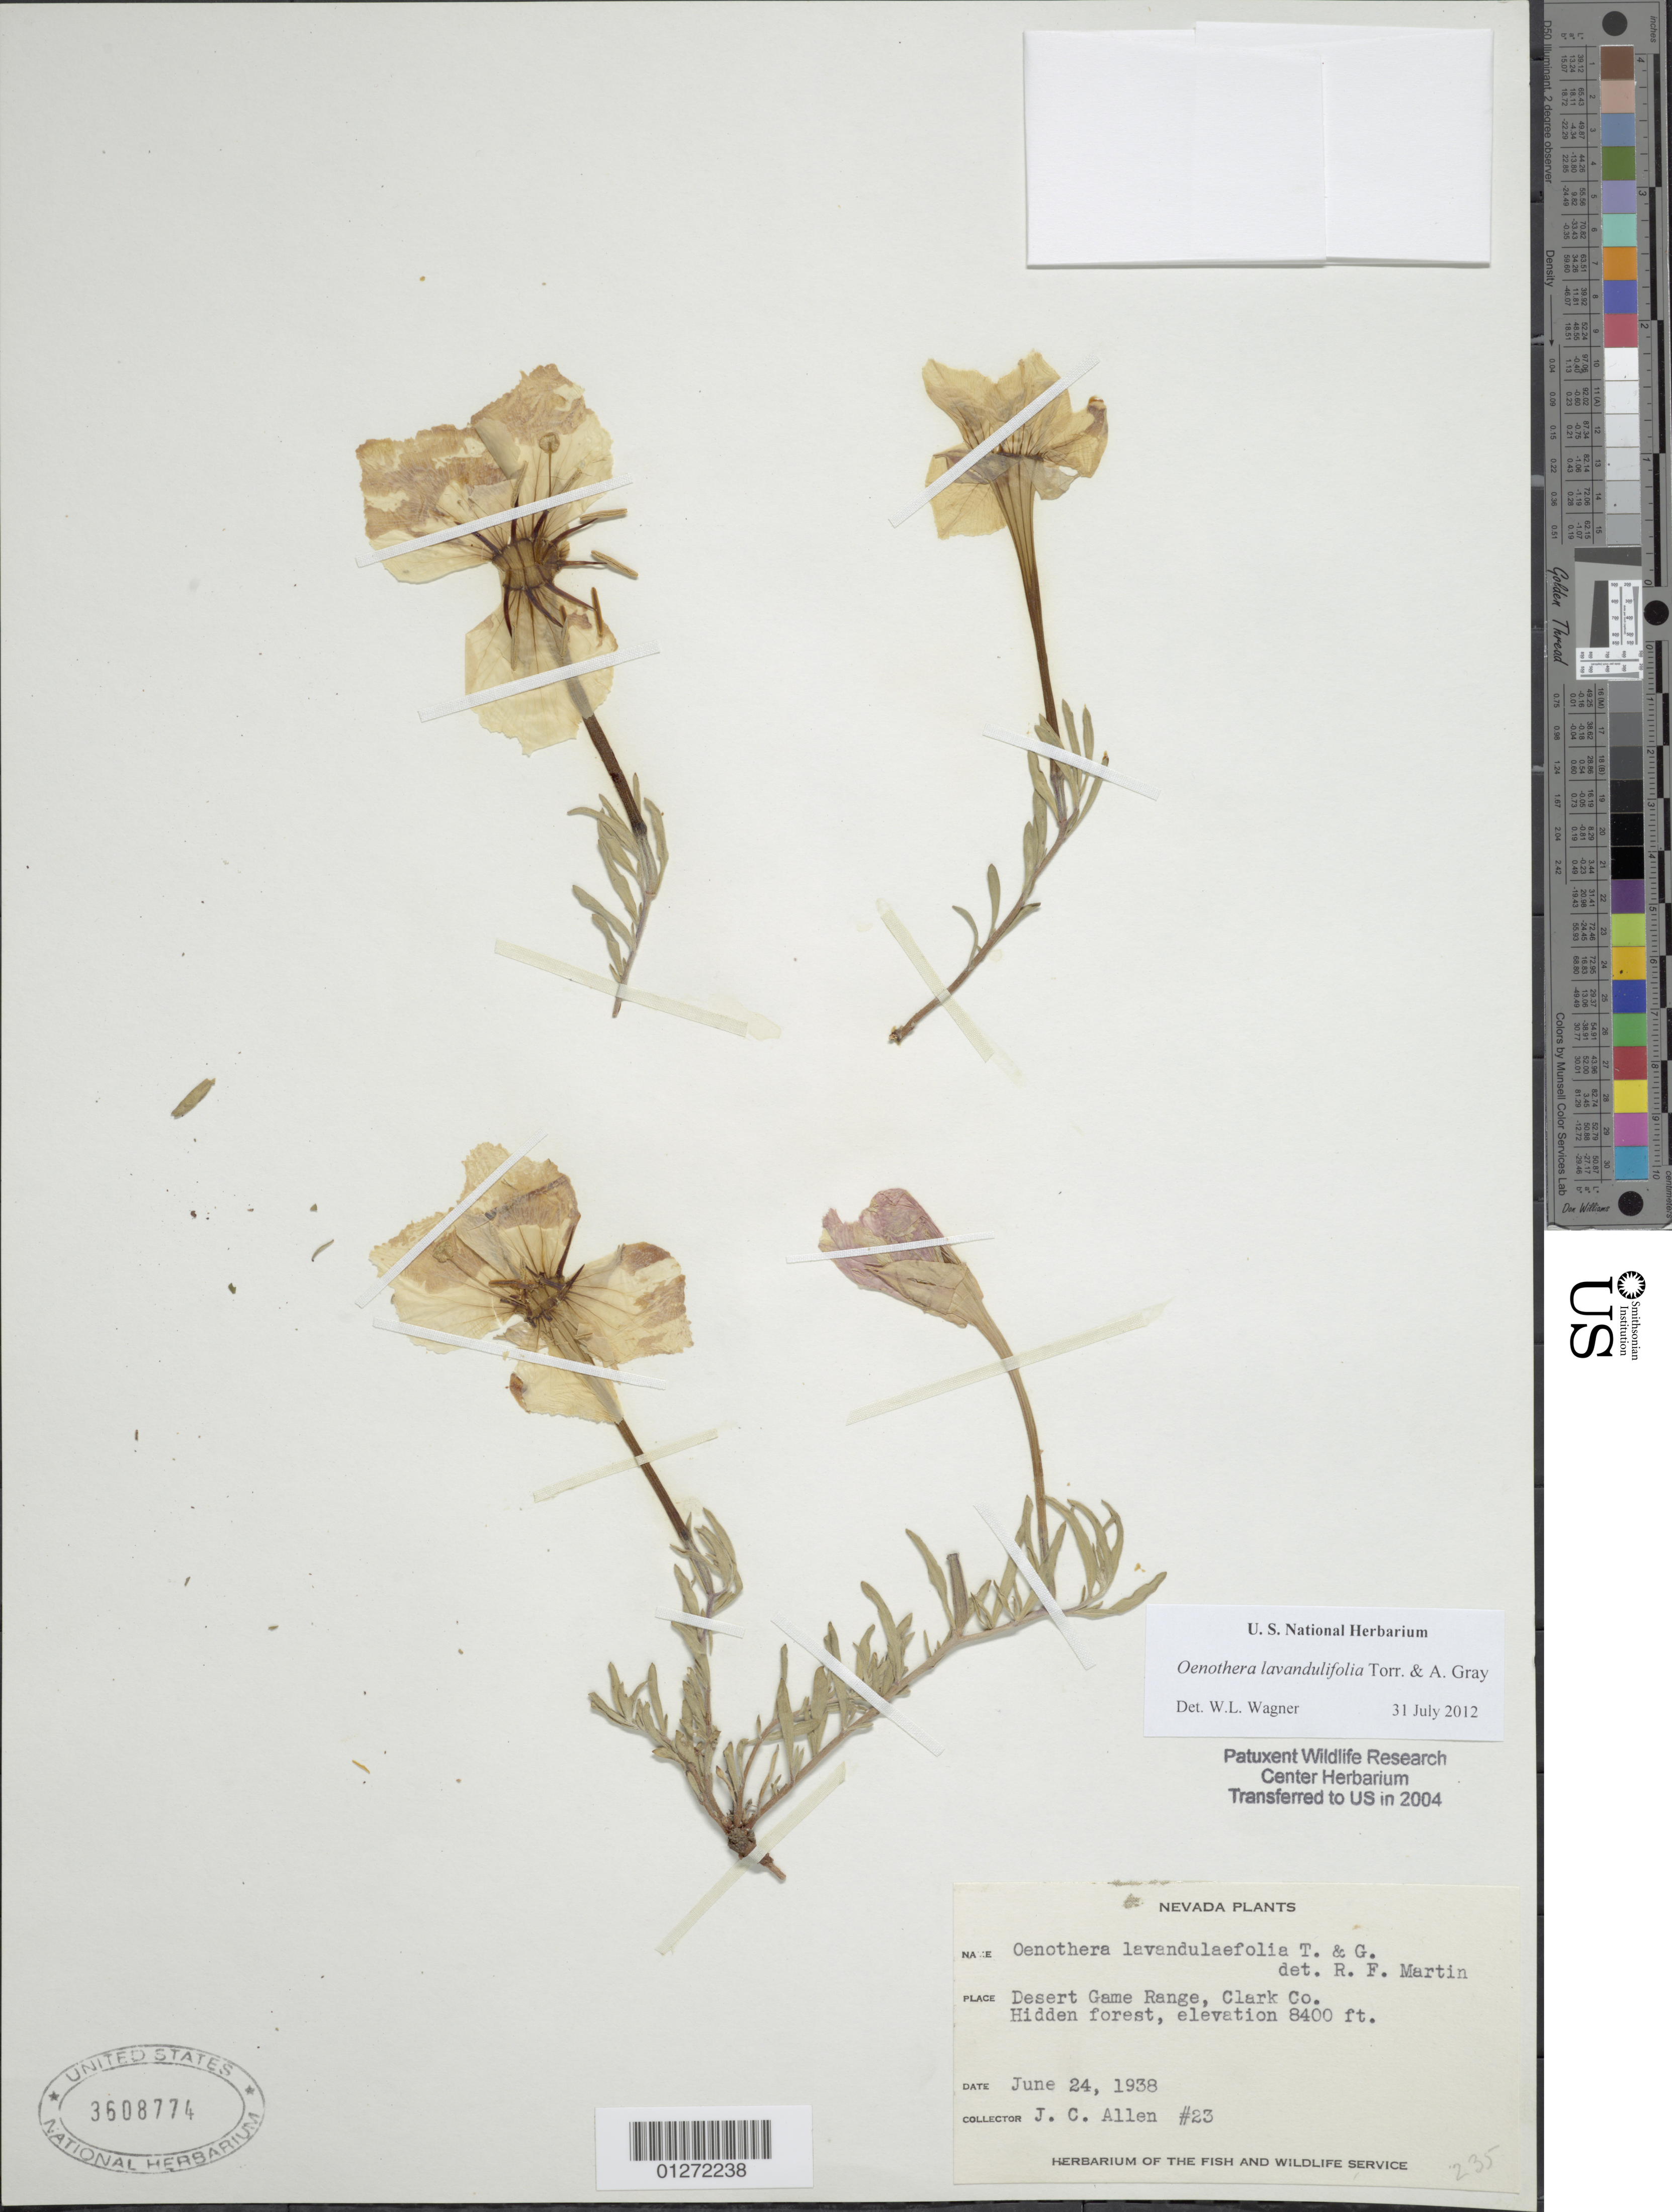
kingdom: Plantae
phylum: Tracheophyta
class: Magnoliopsida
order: Myrtales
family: Onagraceae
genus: Oenothera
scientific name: Oenothera lavandulifolia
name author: Torr. & A. Gray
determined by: Wagner, W. L., (BOT), Smithsonian Institution - National Museum of Natural History (UNITED STATES)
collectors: J. C. Allen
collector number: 23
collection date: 1938-06-24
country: United States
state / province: Nevada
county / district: Clark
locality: Desert Game Range, Hidden forest.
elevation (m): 2560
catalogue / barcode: US 3608774